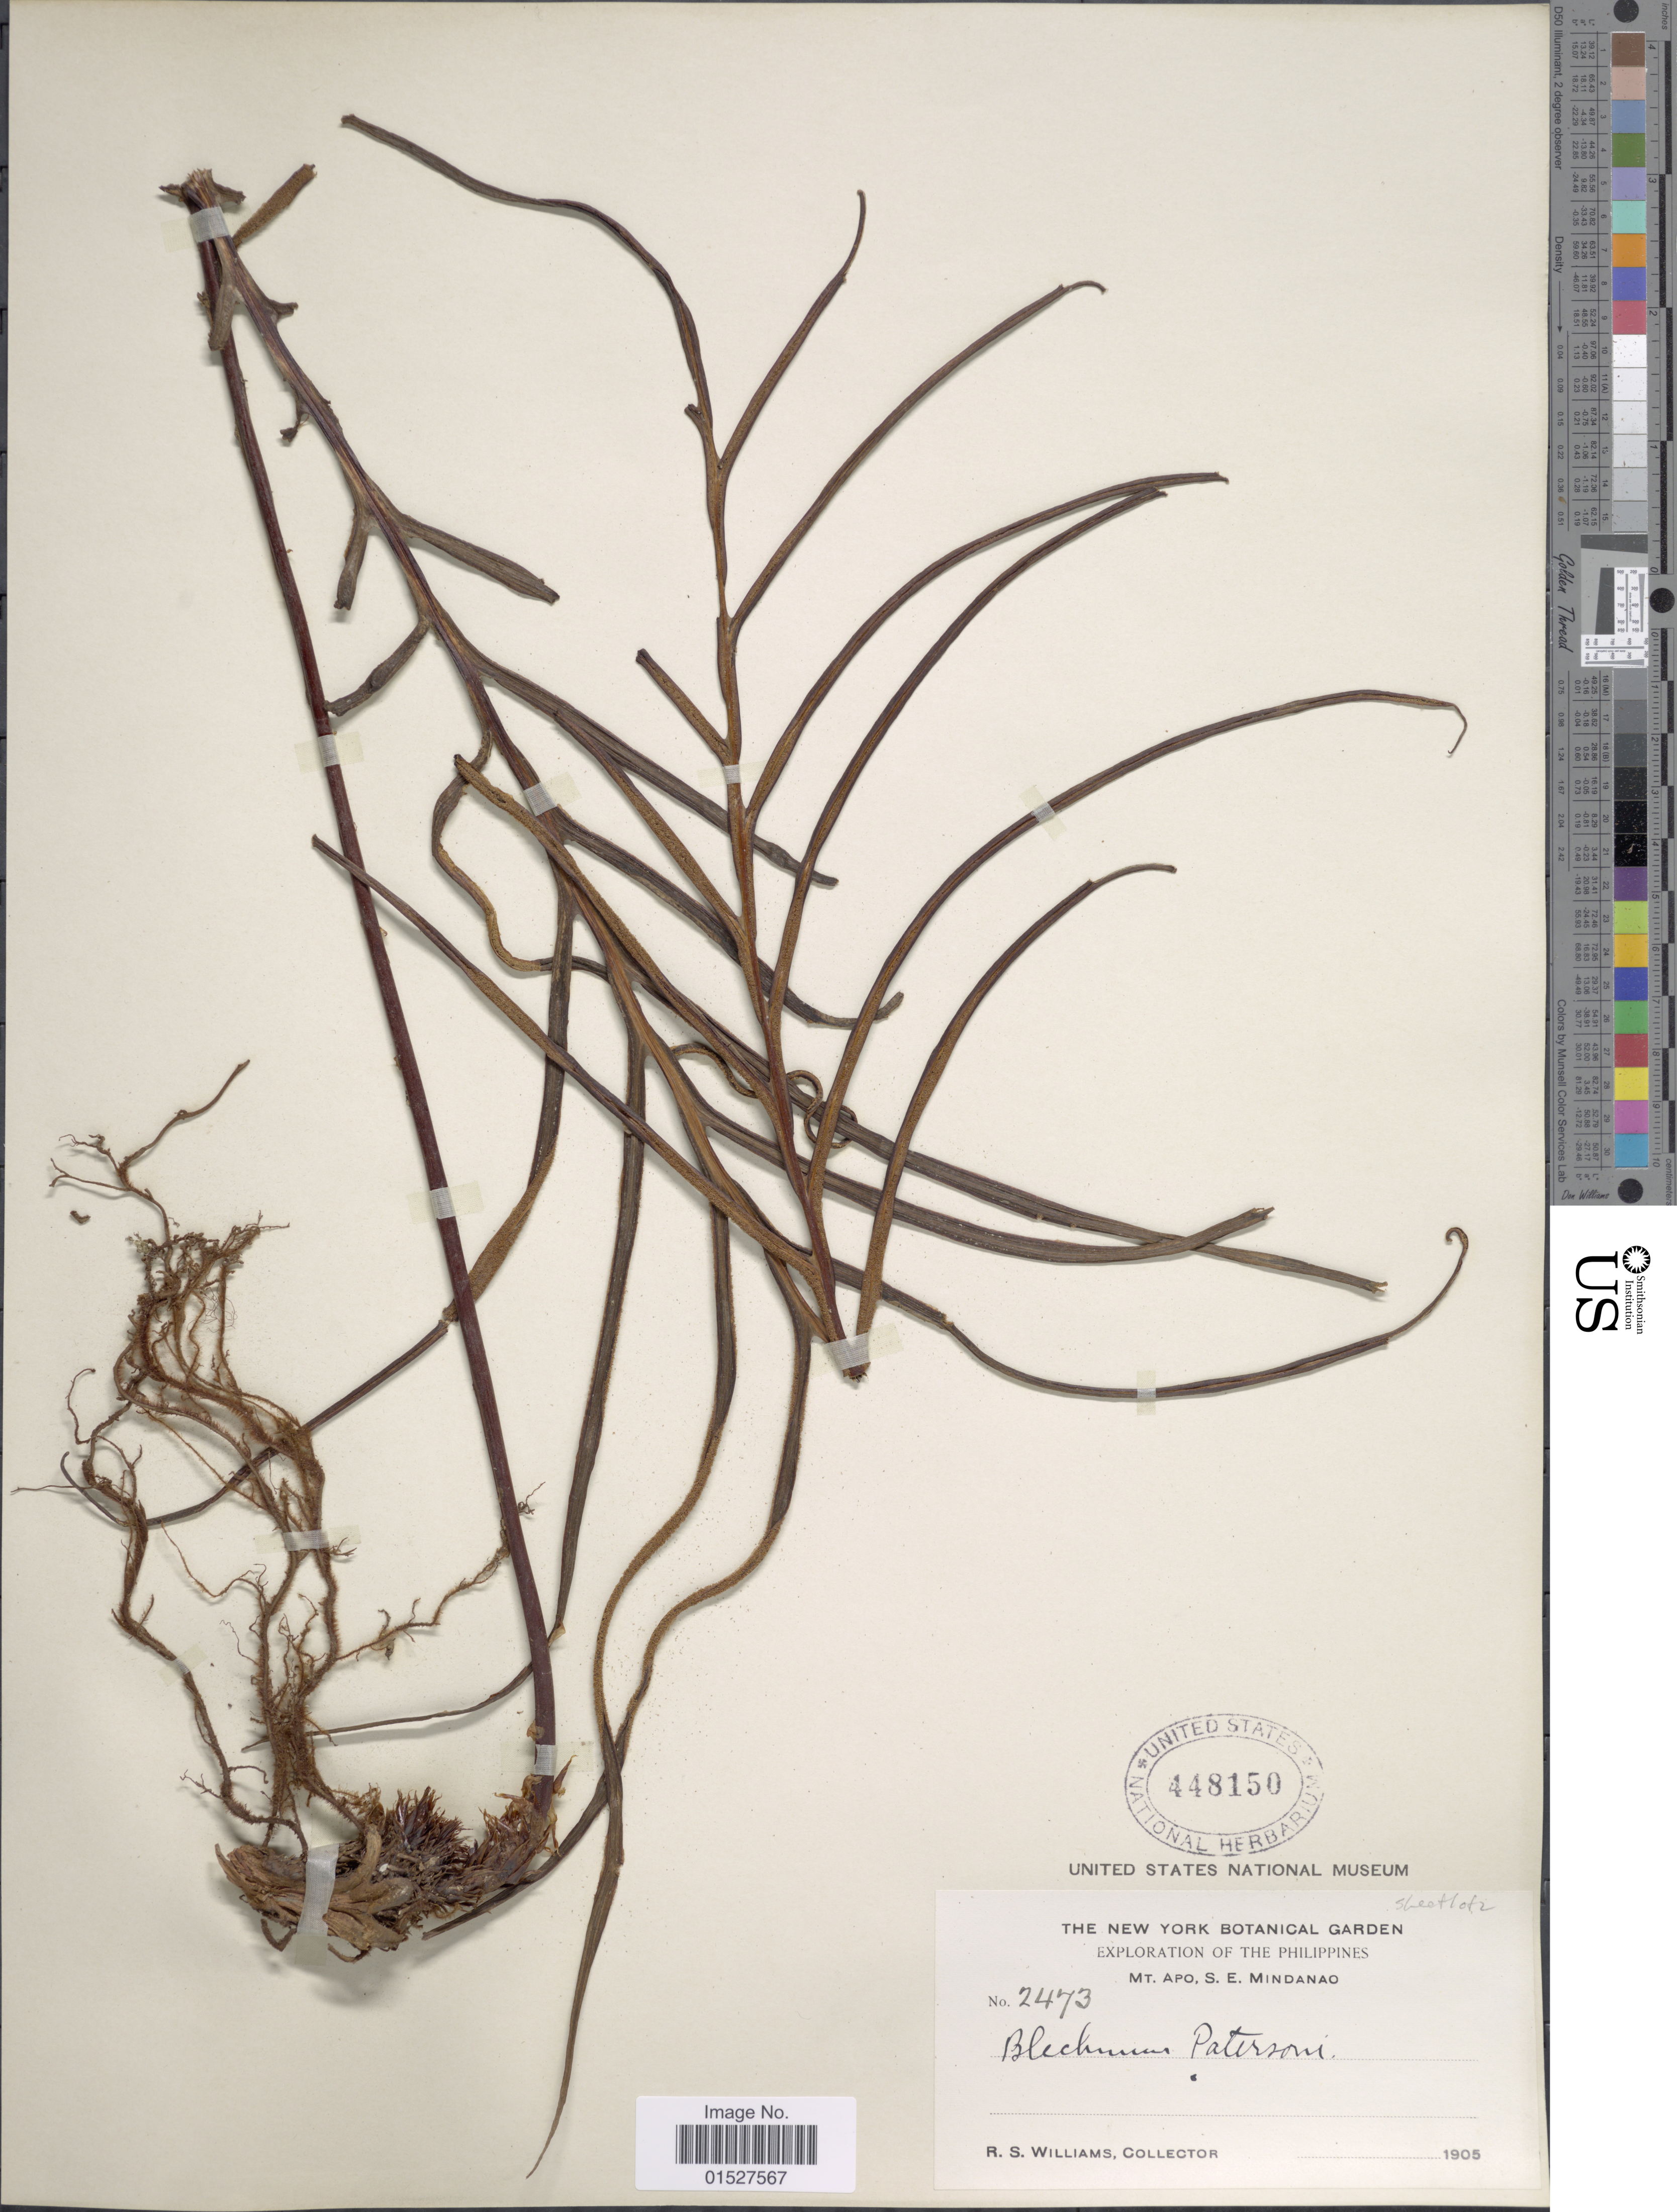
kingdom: Plantae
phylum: Tracheophyta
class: Polypodiopsida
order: Polypodiales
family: Blechnaceae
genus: Blechnum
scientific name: Blechnum melanocaulon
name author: (Brack.) T.C. Chambers & P. A. Farrant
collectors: R. S. Williams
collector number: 2473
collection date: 1905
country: Philippines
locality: Mt. Apo, S.E. Mindanao.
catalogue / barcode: US 448150